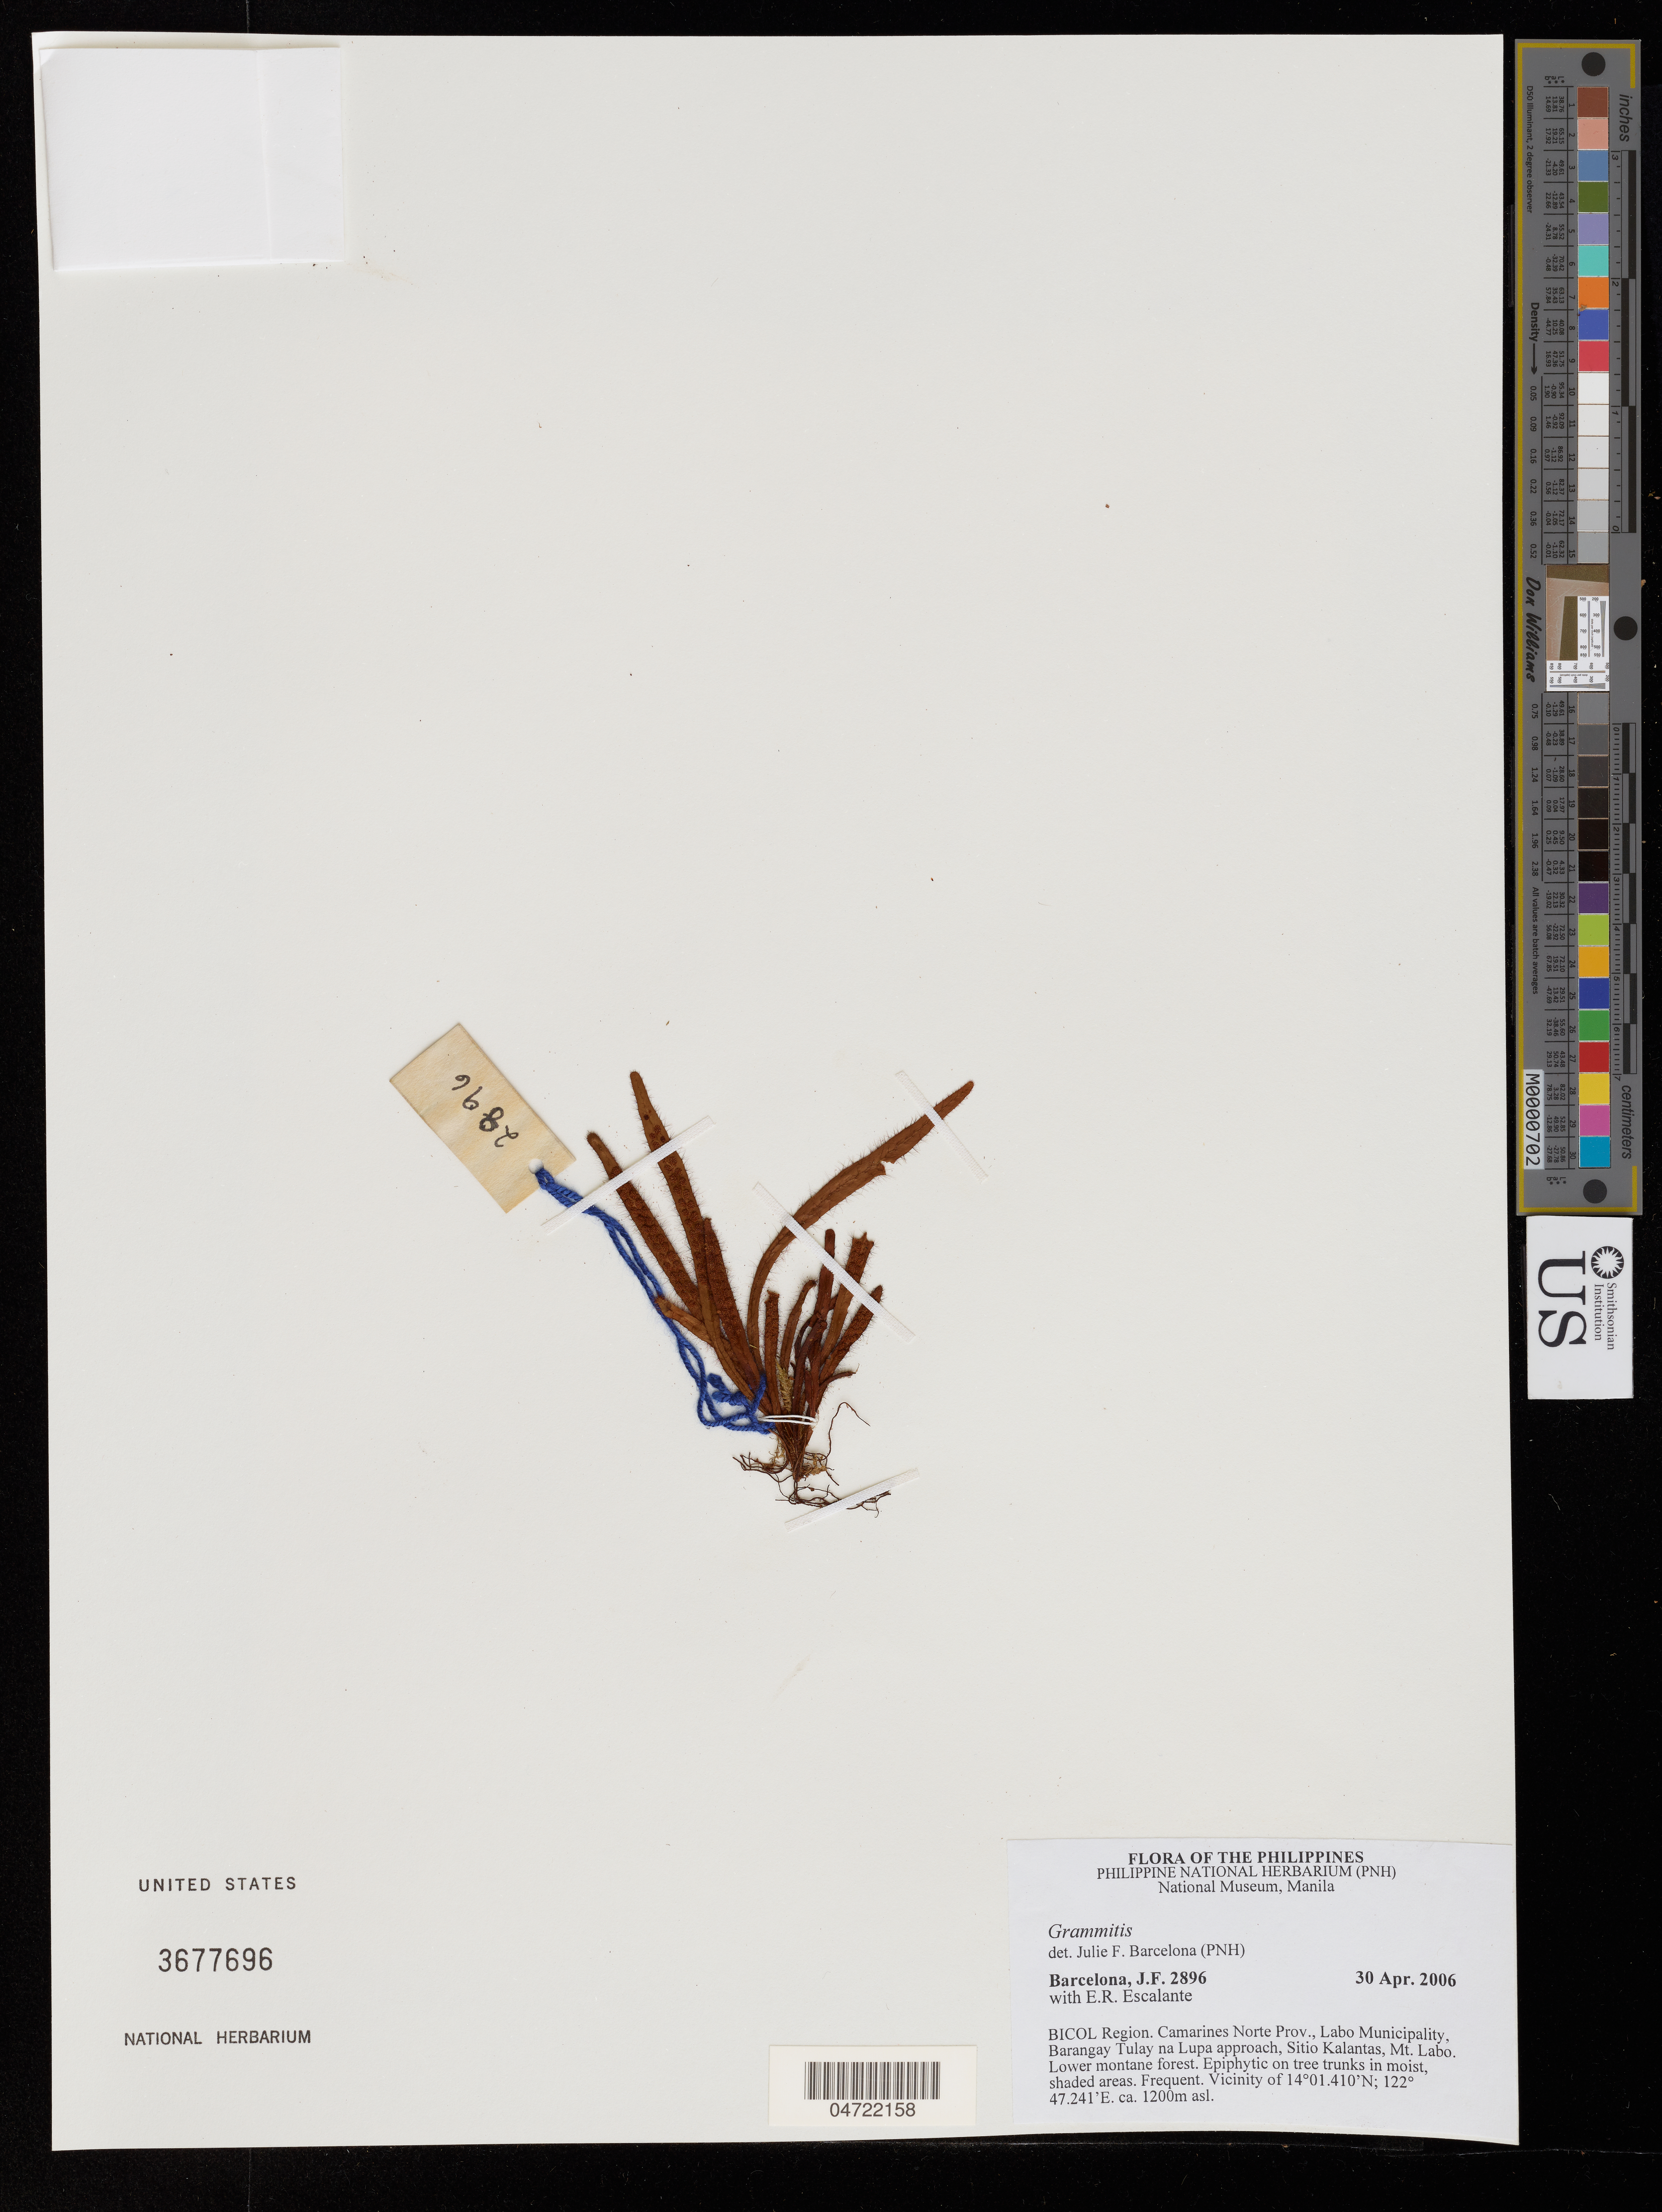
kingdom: Plantae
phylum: Tracheophyta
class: Polypodiopsida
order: Polypodiales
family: Polypodiaceae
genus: Grammitis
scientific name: Grammitis sp.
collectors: J. F. Barcelona & E. Escalante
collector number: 2896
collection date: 2006-04-30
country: Philippines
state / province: Bicol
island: Luzon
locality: Camarines Norte Prov., Labo Municipality, Barangay Tulay na Lupa approach, Sitio Kalantas, Mt. Labo.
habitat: On tree trunks in moist, shaded areas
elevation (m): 1150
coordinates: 14 01.410 N; 14 01.658 N, 122 47.187 E; 122 47.241 E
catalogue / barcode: US 3677696